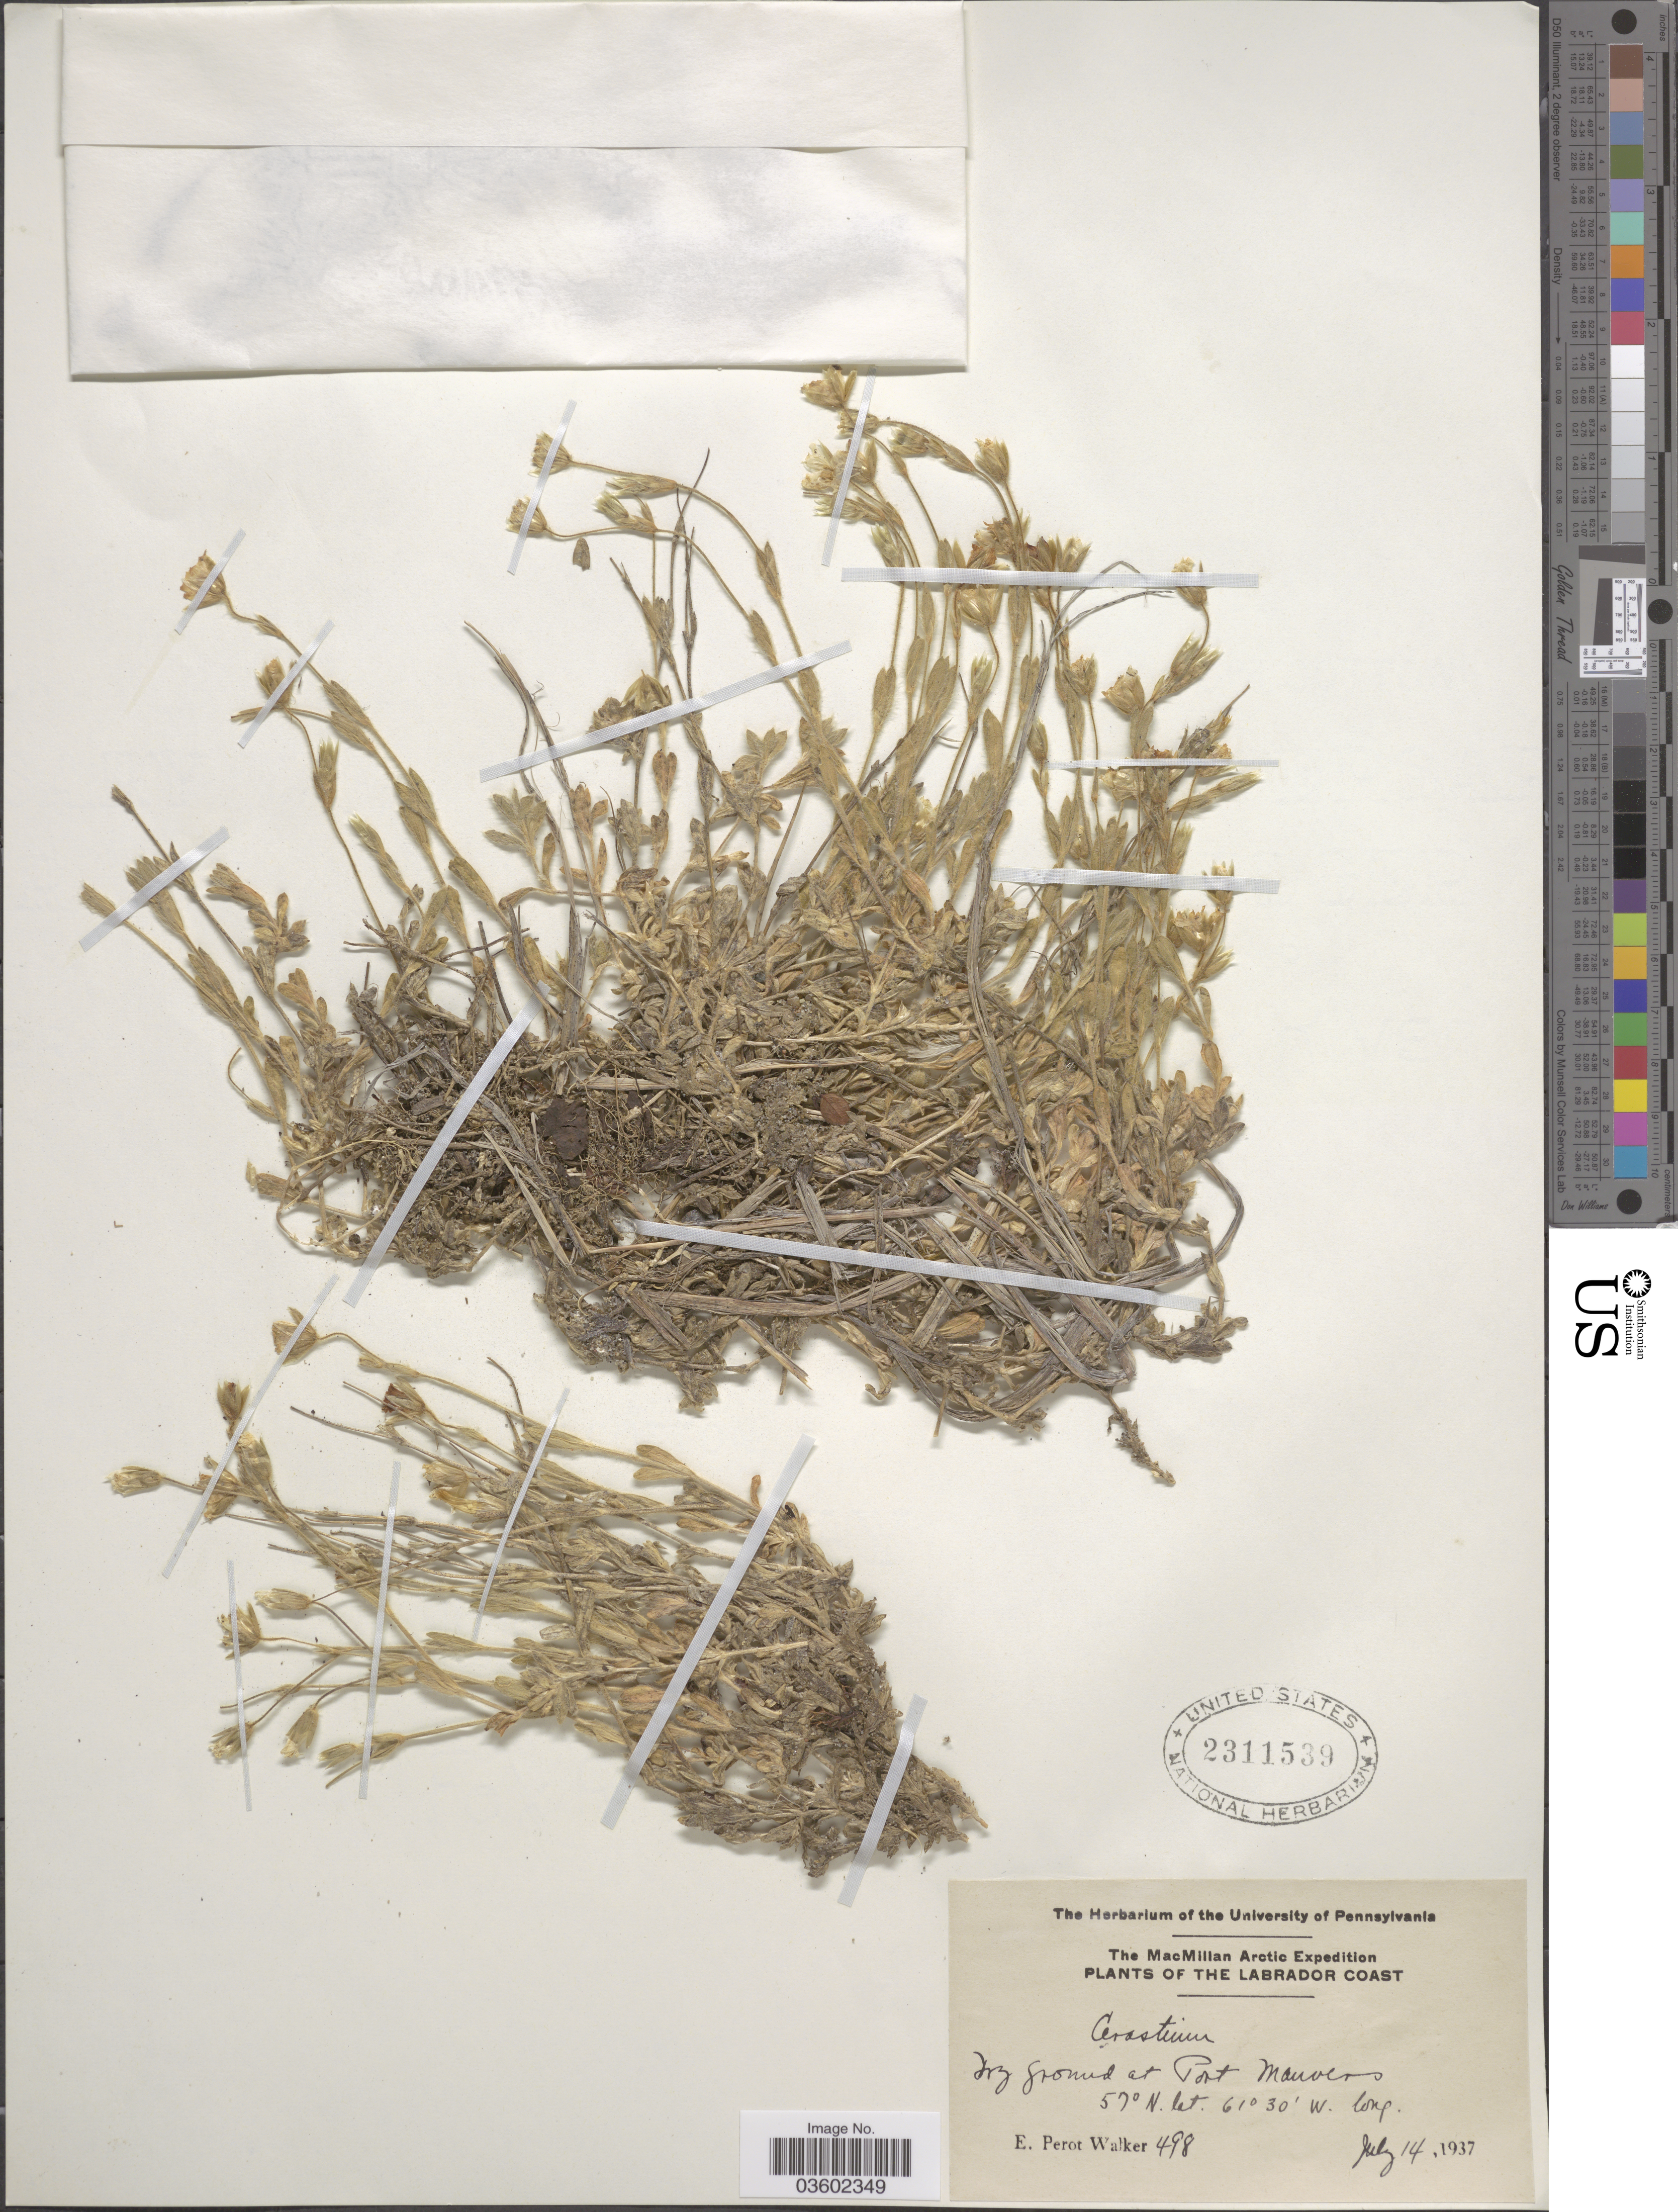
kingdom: Plantae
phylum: Tracheophyta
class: Magnoliopsida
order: Caryophyllales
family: Caryophyllaceae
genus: Cerastium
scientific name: Cerastium sp.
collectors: E. Walker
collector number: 498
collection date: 1937-07-14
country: Canada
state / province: Newfoundland and Labrador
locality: Arctic. The Labrador Coast. Port Manvers.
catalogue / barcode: US 2311539